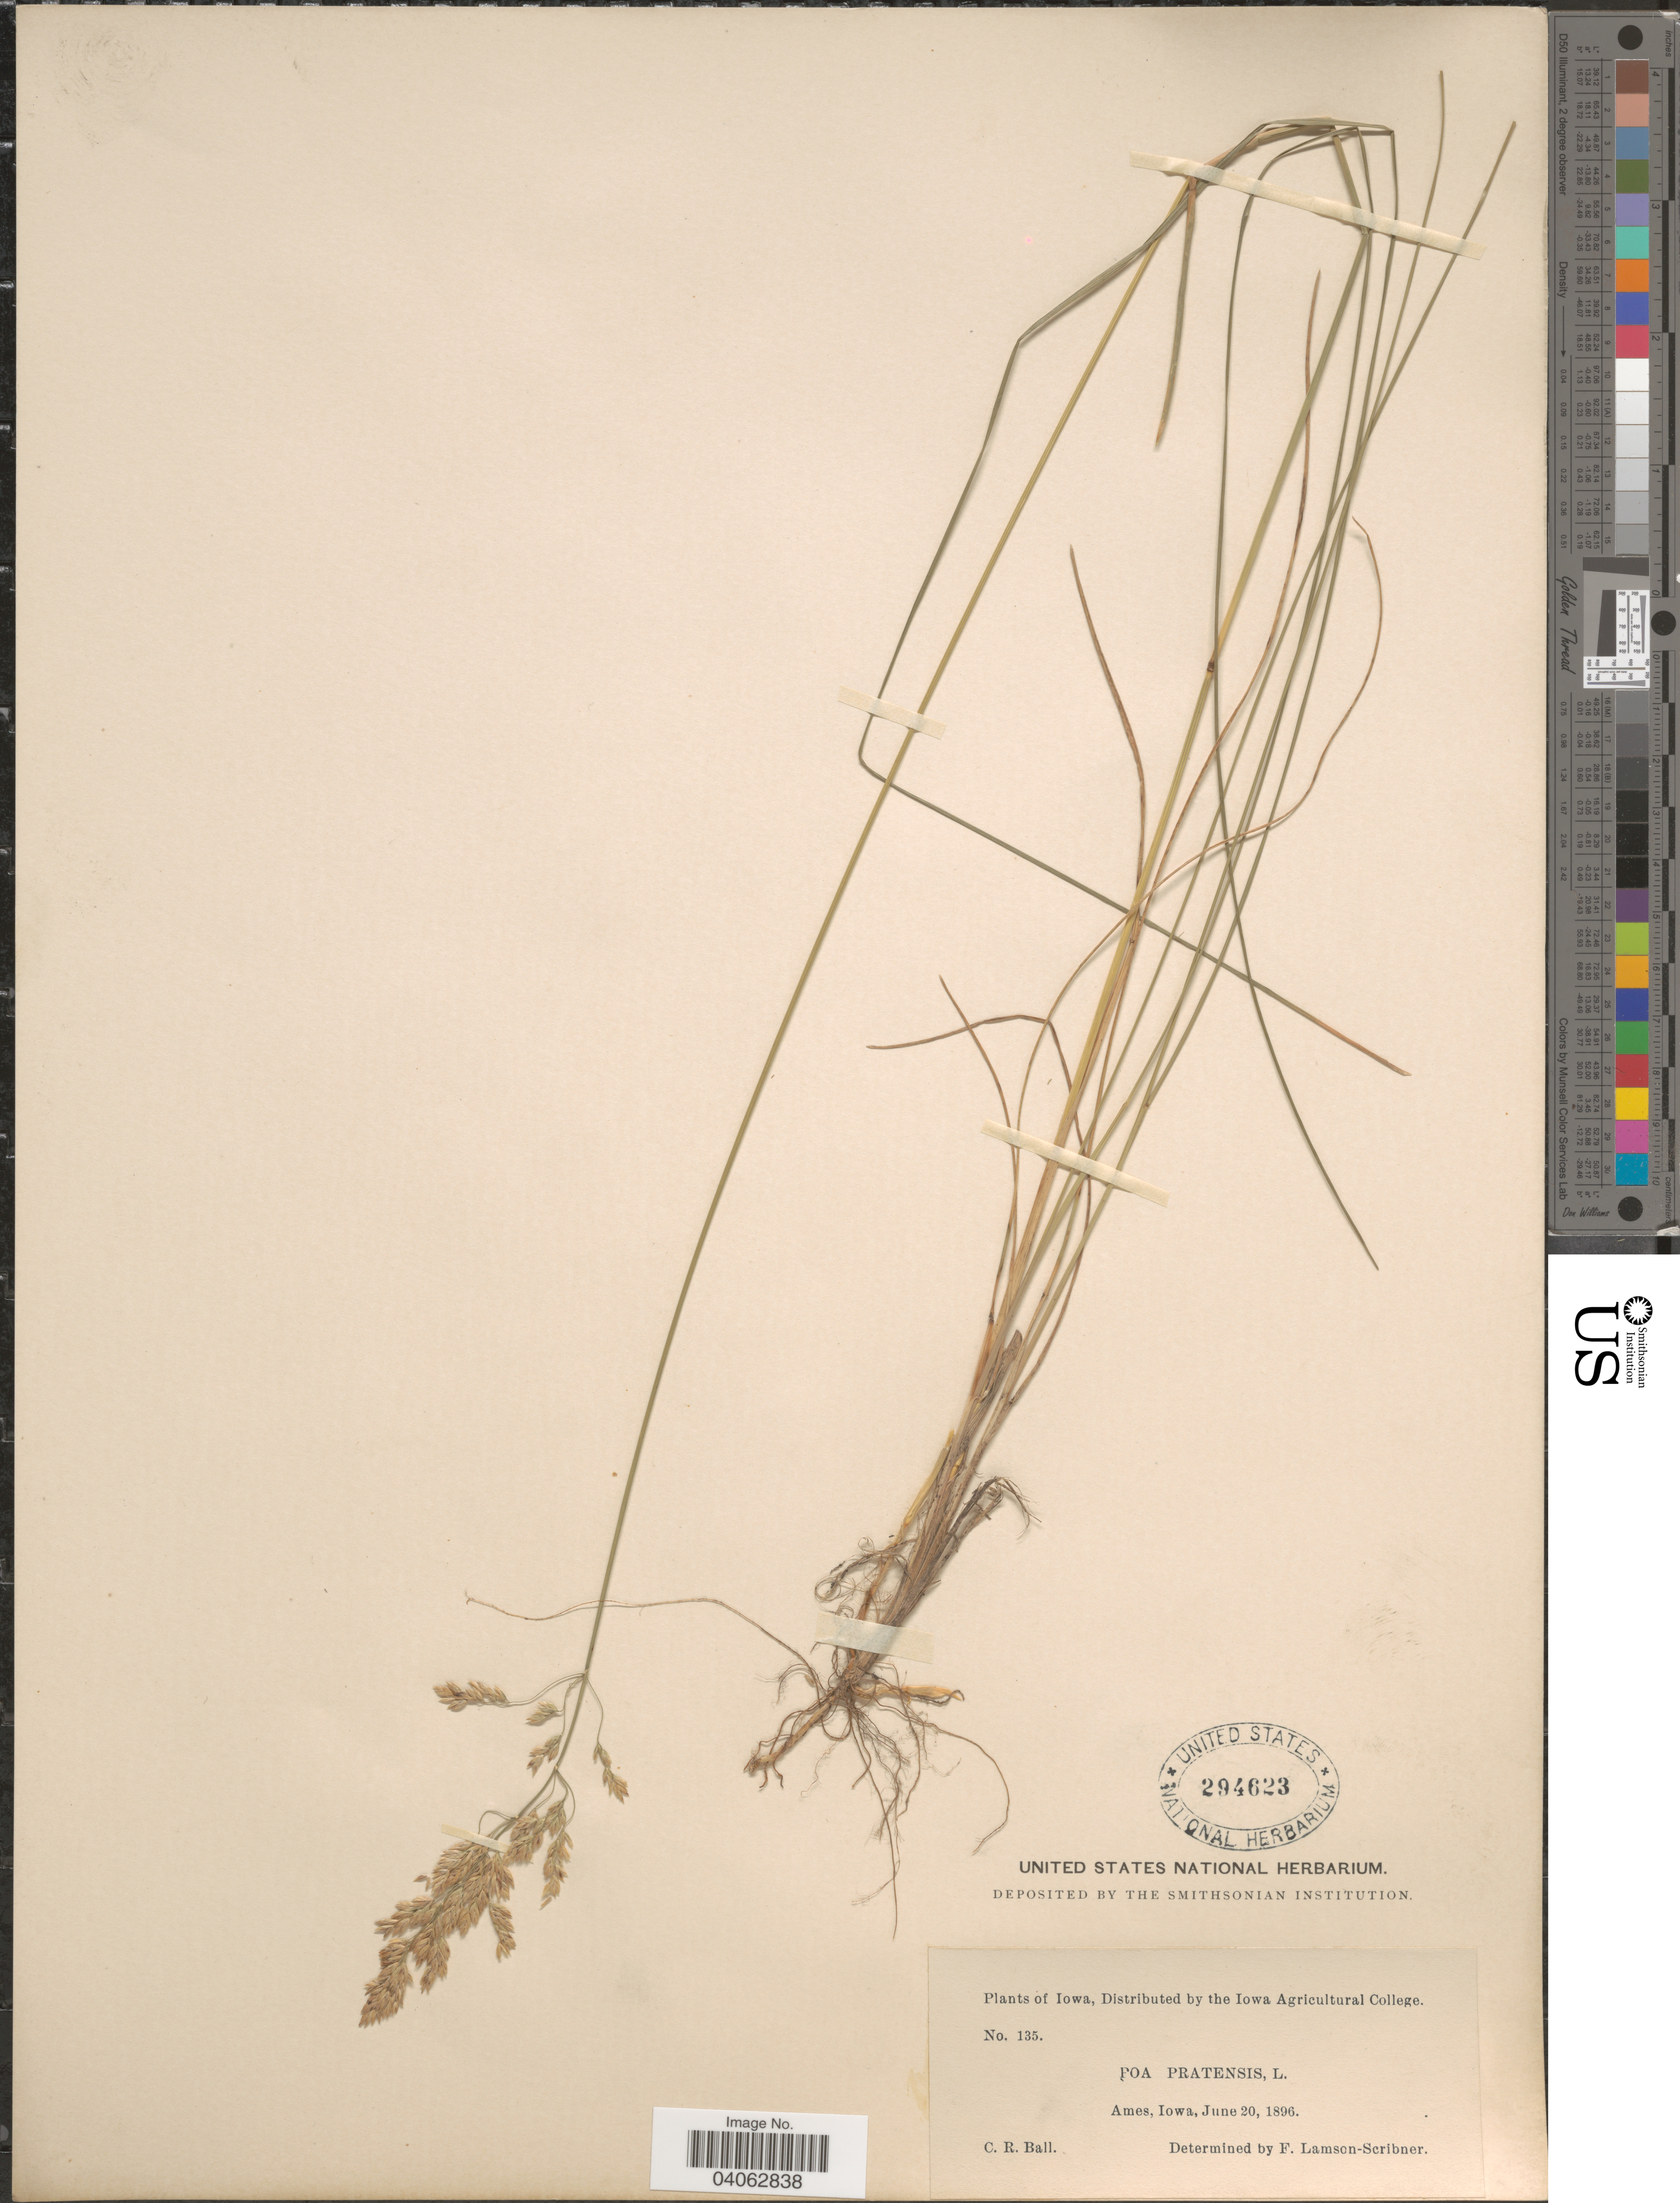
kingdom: Plantae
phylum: Tracheophyta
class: Liliopsida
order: Poales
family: Poaceae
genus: Poa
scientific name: Poa pratensis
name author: L.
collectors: C. R. Ball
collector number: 135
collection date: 1896-06-20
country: United States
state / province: Iowa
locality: Ames.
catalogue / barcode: US 294623